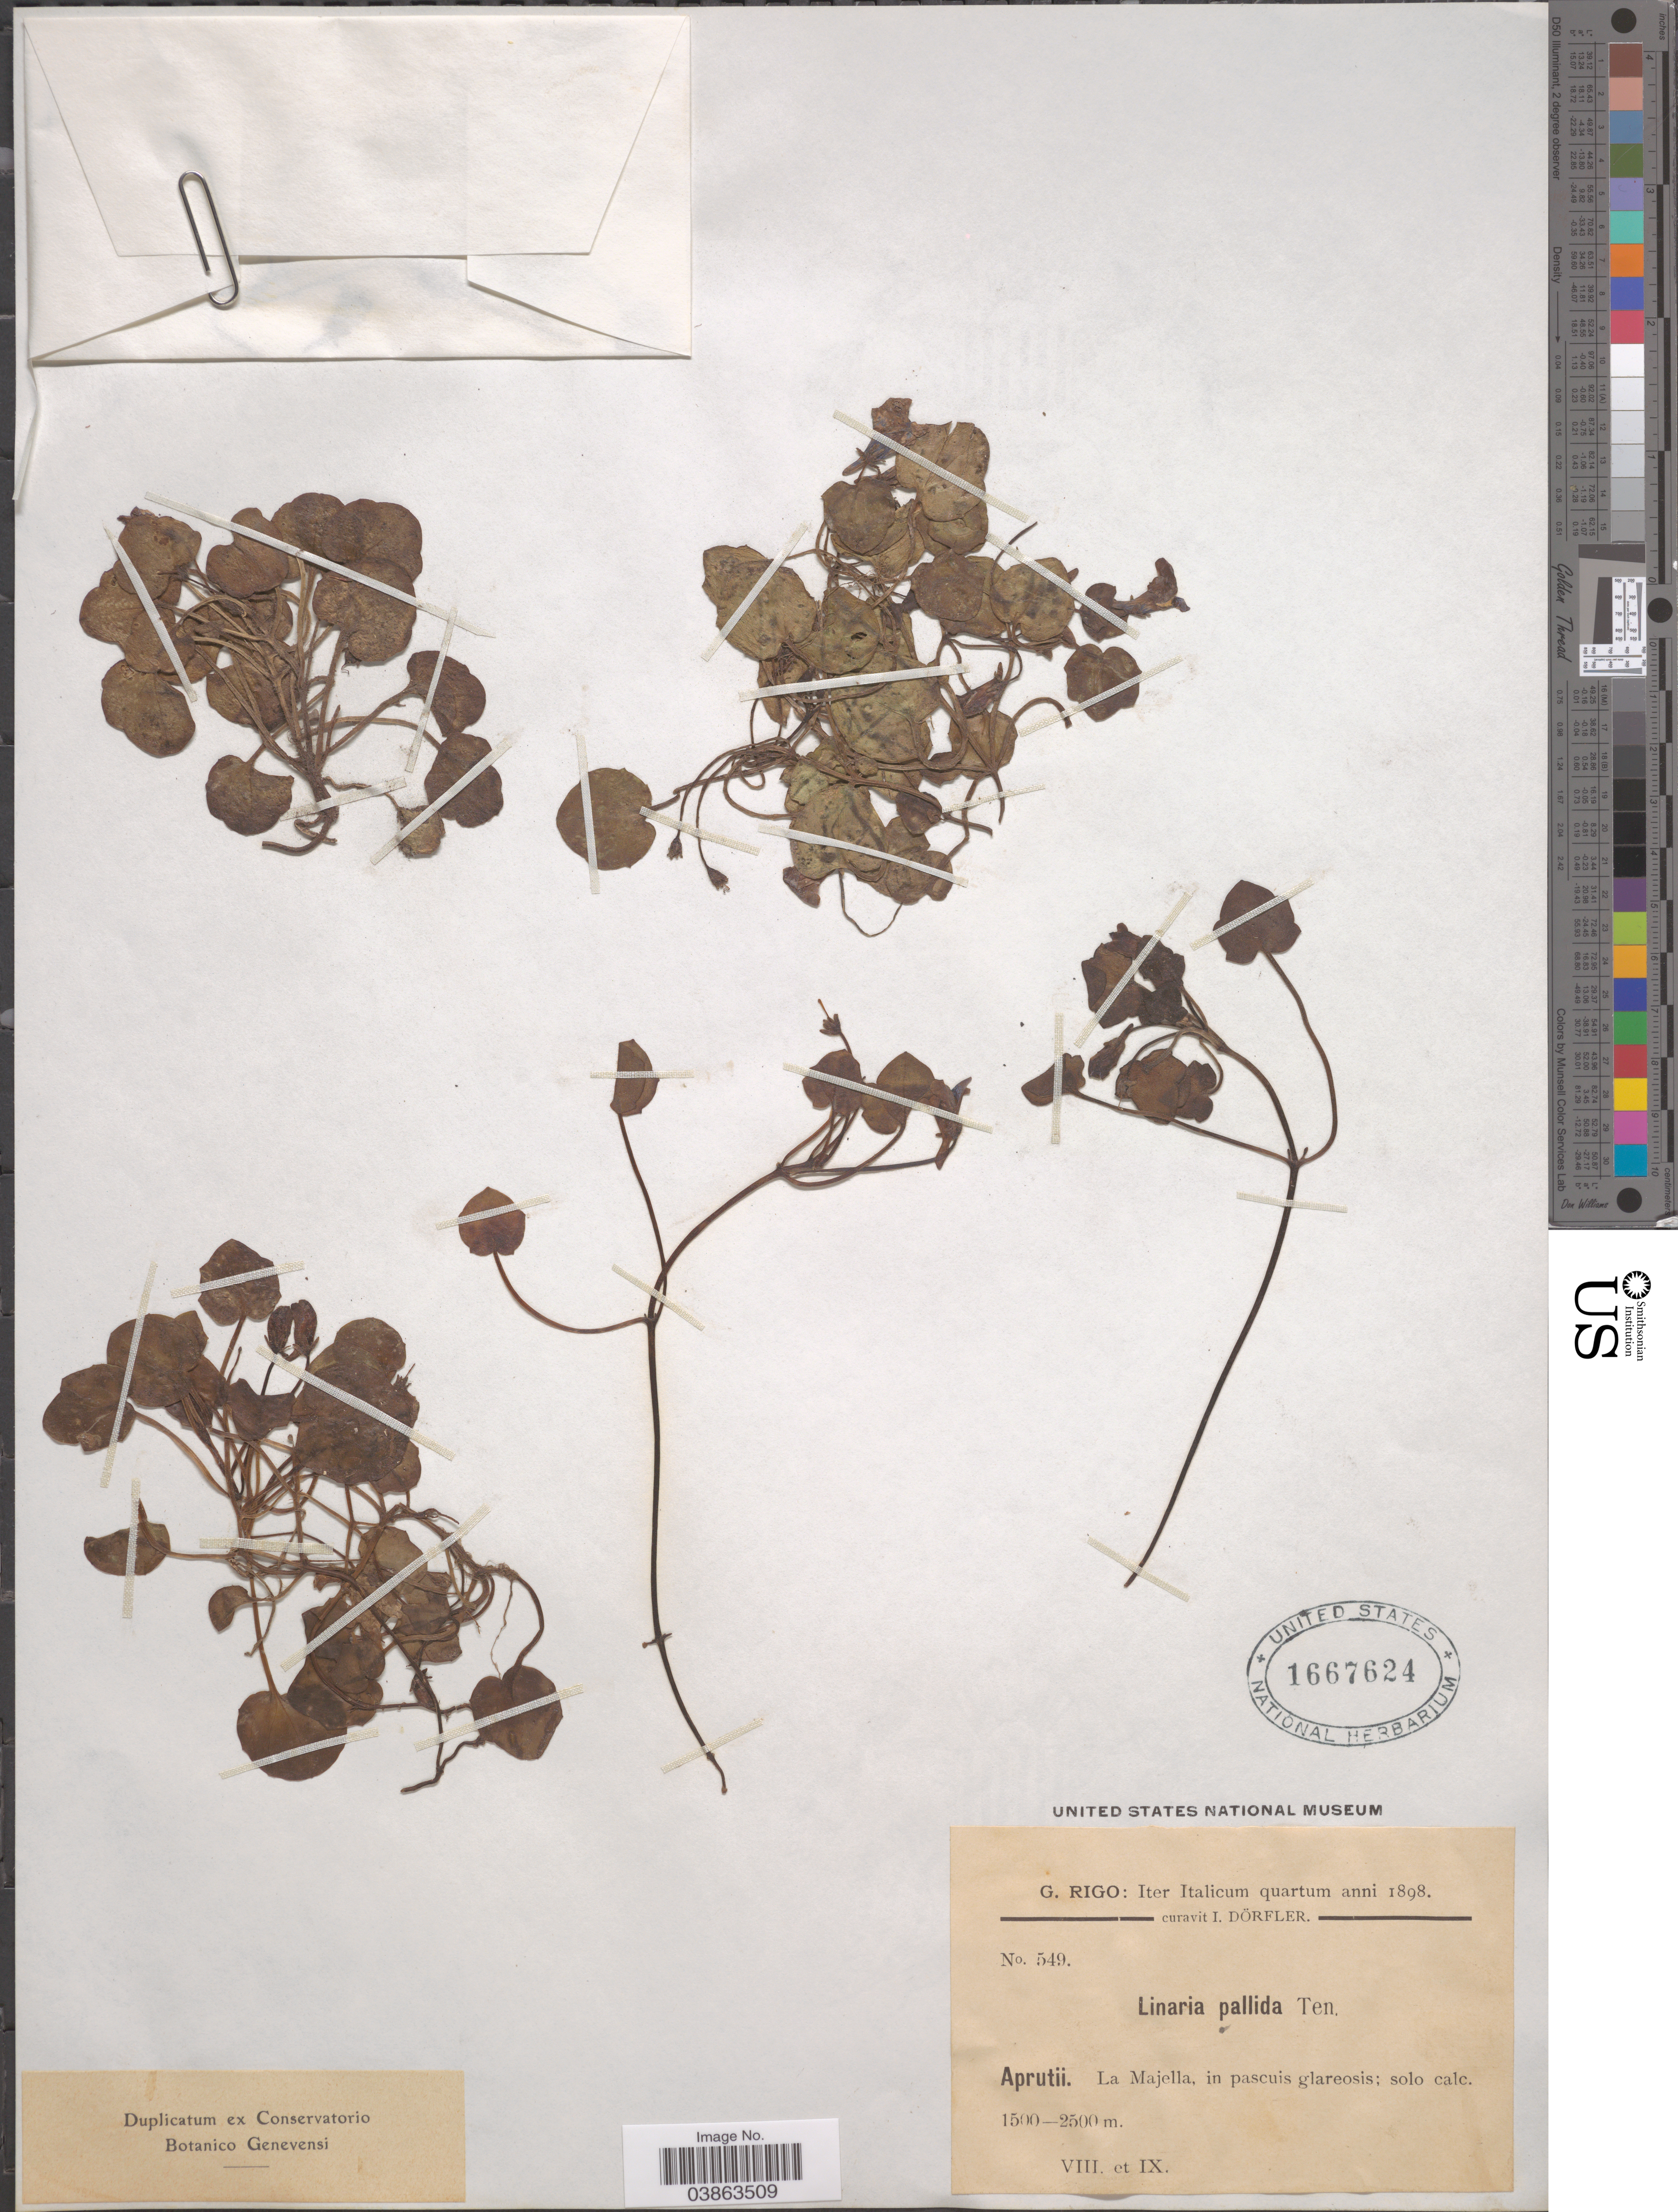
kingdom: Plantae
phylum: Tracheophyta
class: Magnoliopsida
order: Lamiales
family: Plantaginaceae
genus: Linaria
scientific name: Linaria pallida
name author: Ten.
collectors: G. Rigo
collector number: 549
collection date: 1898-08/1898-09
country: Italy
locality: Aprutii. La Majella, in pascuis glareosis.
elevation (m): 1500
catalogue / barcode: US 1667624